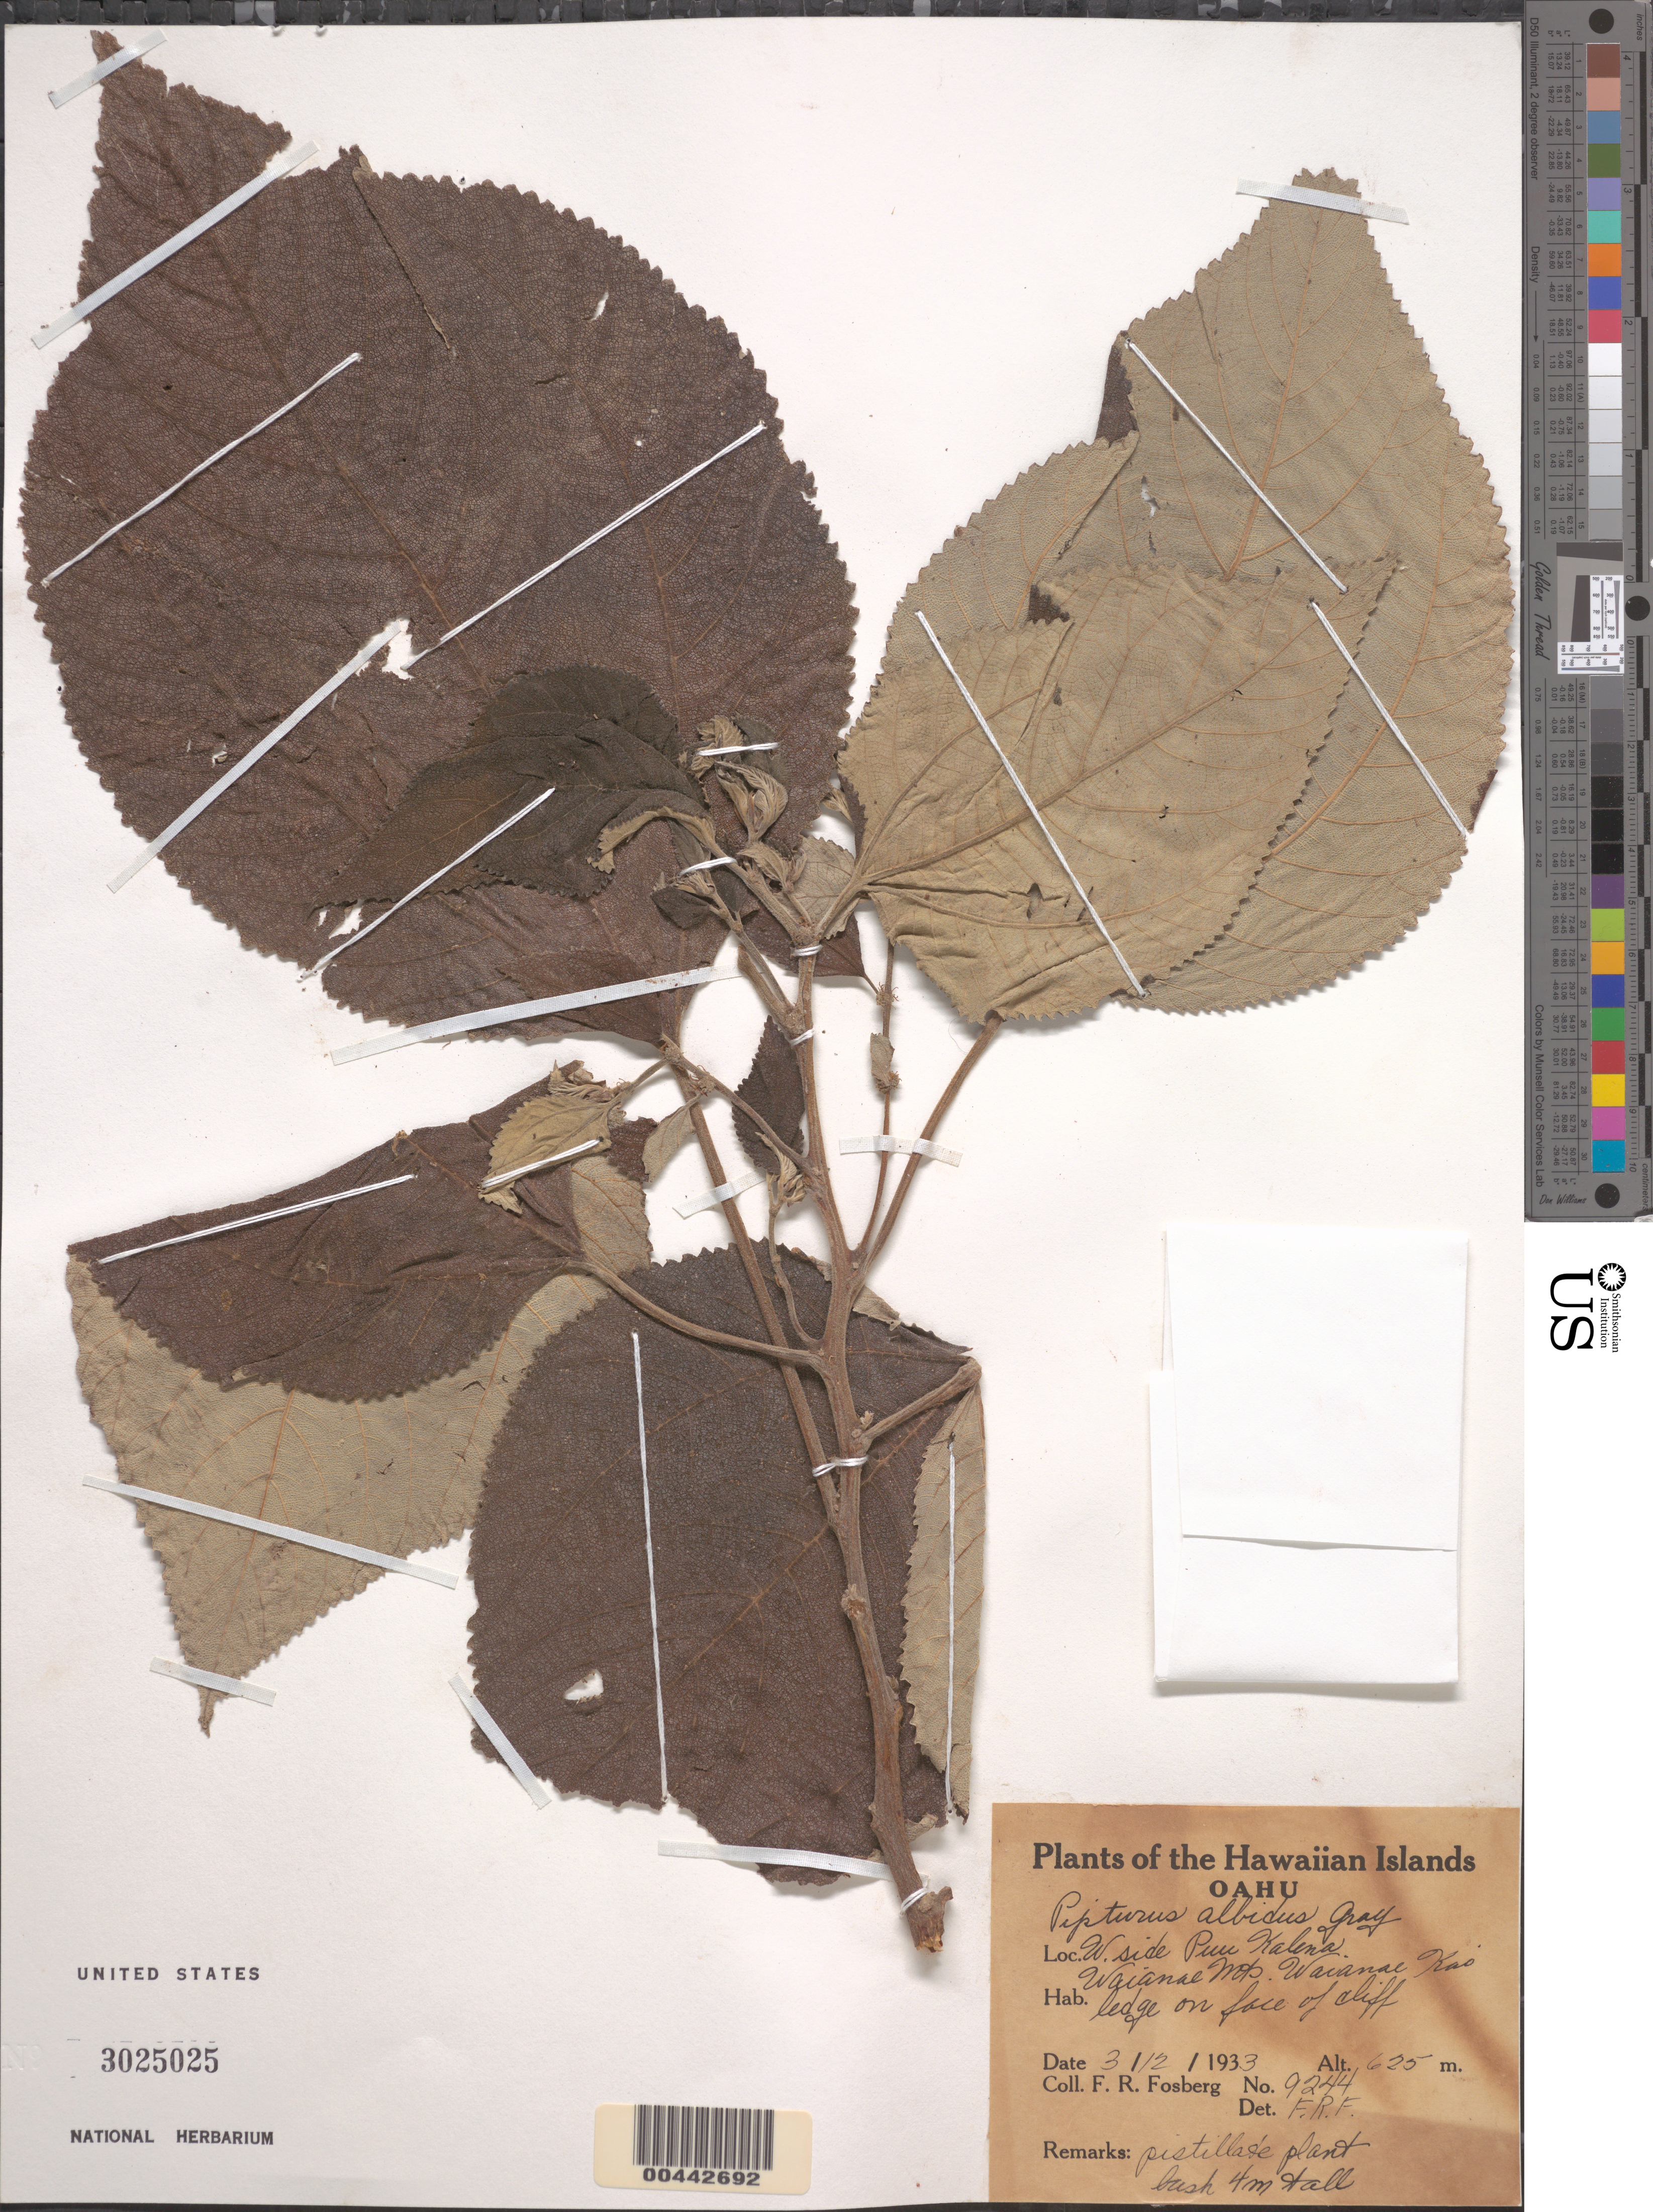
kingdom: Plantae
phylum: Tracheophyta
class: Magnoliopsida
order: Rosales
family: Urticaceae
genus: Pipturus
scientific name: Pipturus albidus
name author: (Hook. & Arn.) A. Gray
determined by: Fosberg, F. R.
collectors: F. R. Fosberg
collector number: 9244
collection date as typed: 12 Mar 1933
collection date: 1933-03-12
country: United States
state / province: Hawaii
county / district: Honolulu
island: Oahu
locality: W side Puu Kalena. Waianae Mts, Waianae Kai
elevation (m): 625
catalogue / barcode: US 3025025